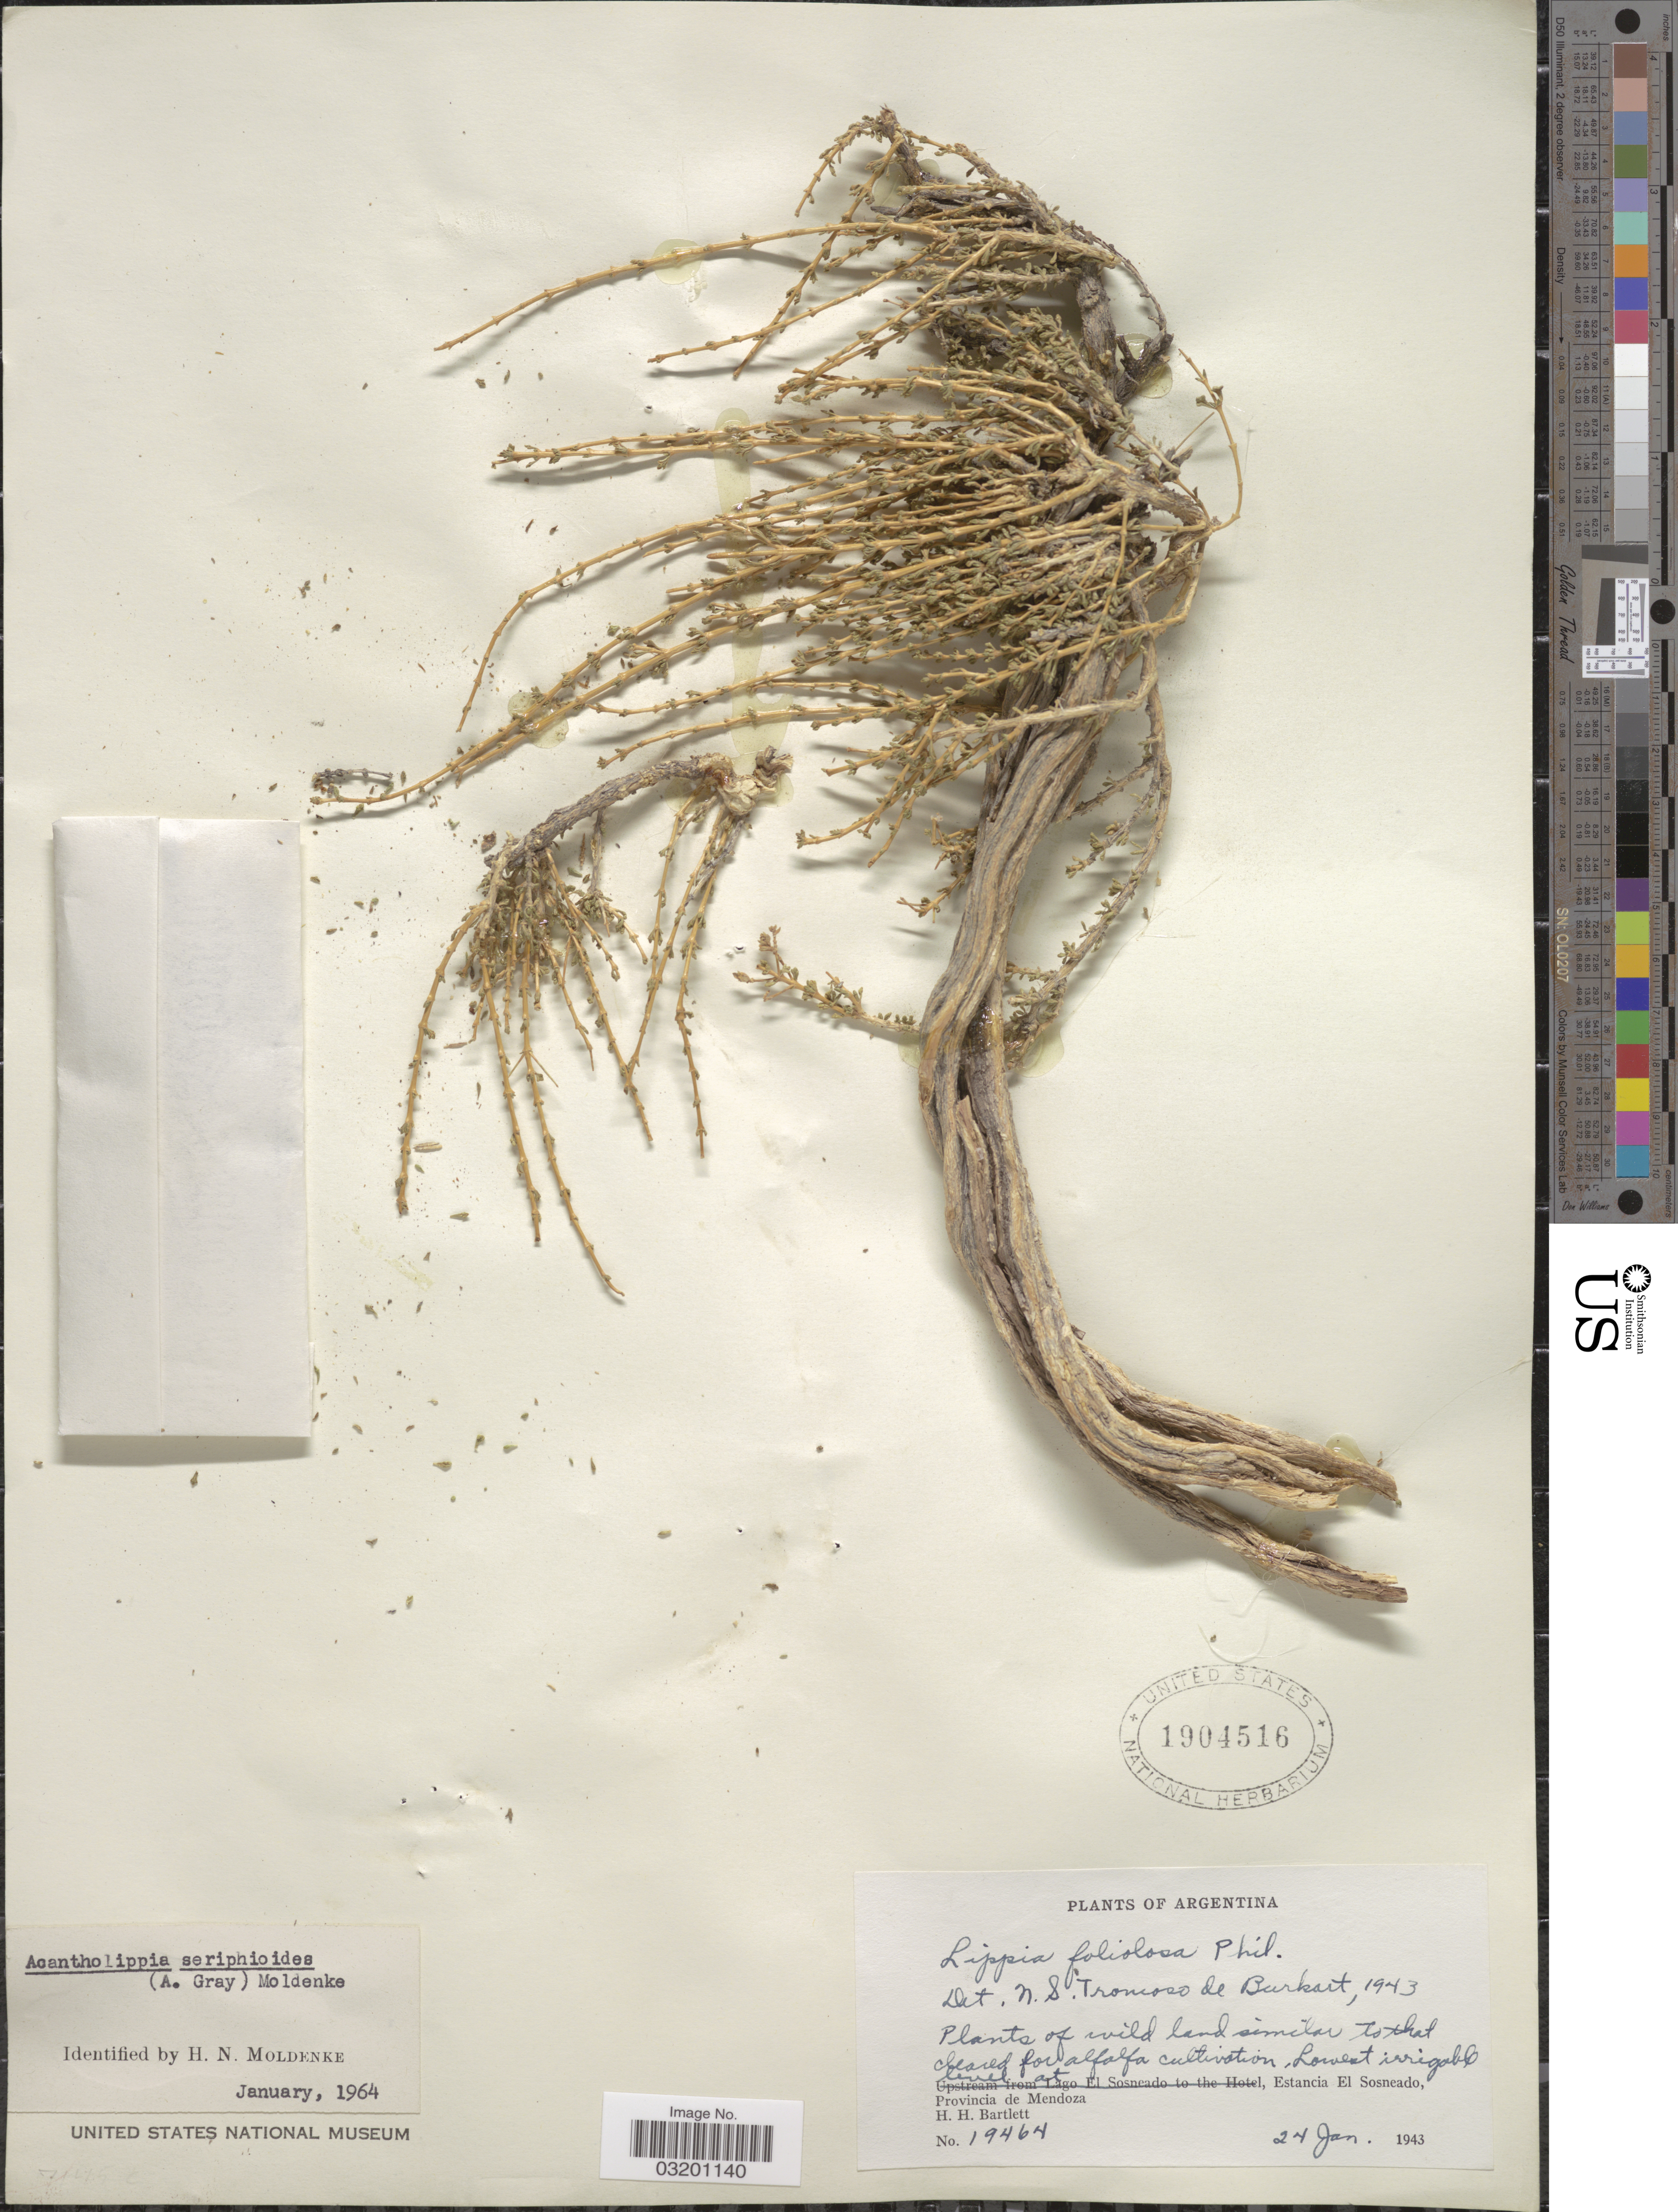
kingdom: Plantae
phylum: Tracheophyta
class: Magnoliopsida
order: Lamiales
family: Verbenaceae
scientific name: Acantholippa seriphioides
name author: (A. Gray) Moldenke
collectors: H. H. Bartlett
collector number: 19464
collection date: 1943-01-24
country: Argentina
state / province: Mendoza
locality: Estancia El Sosneado.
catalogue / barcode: US 1904516